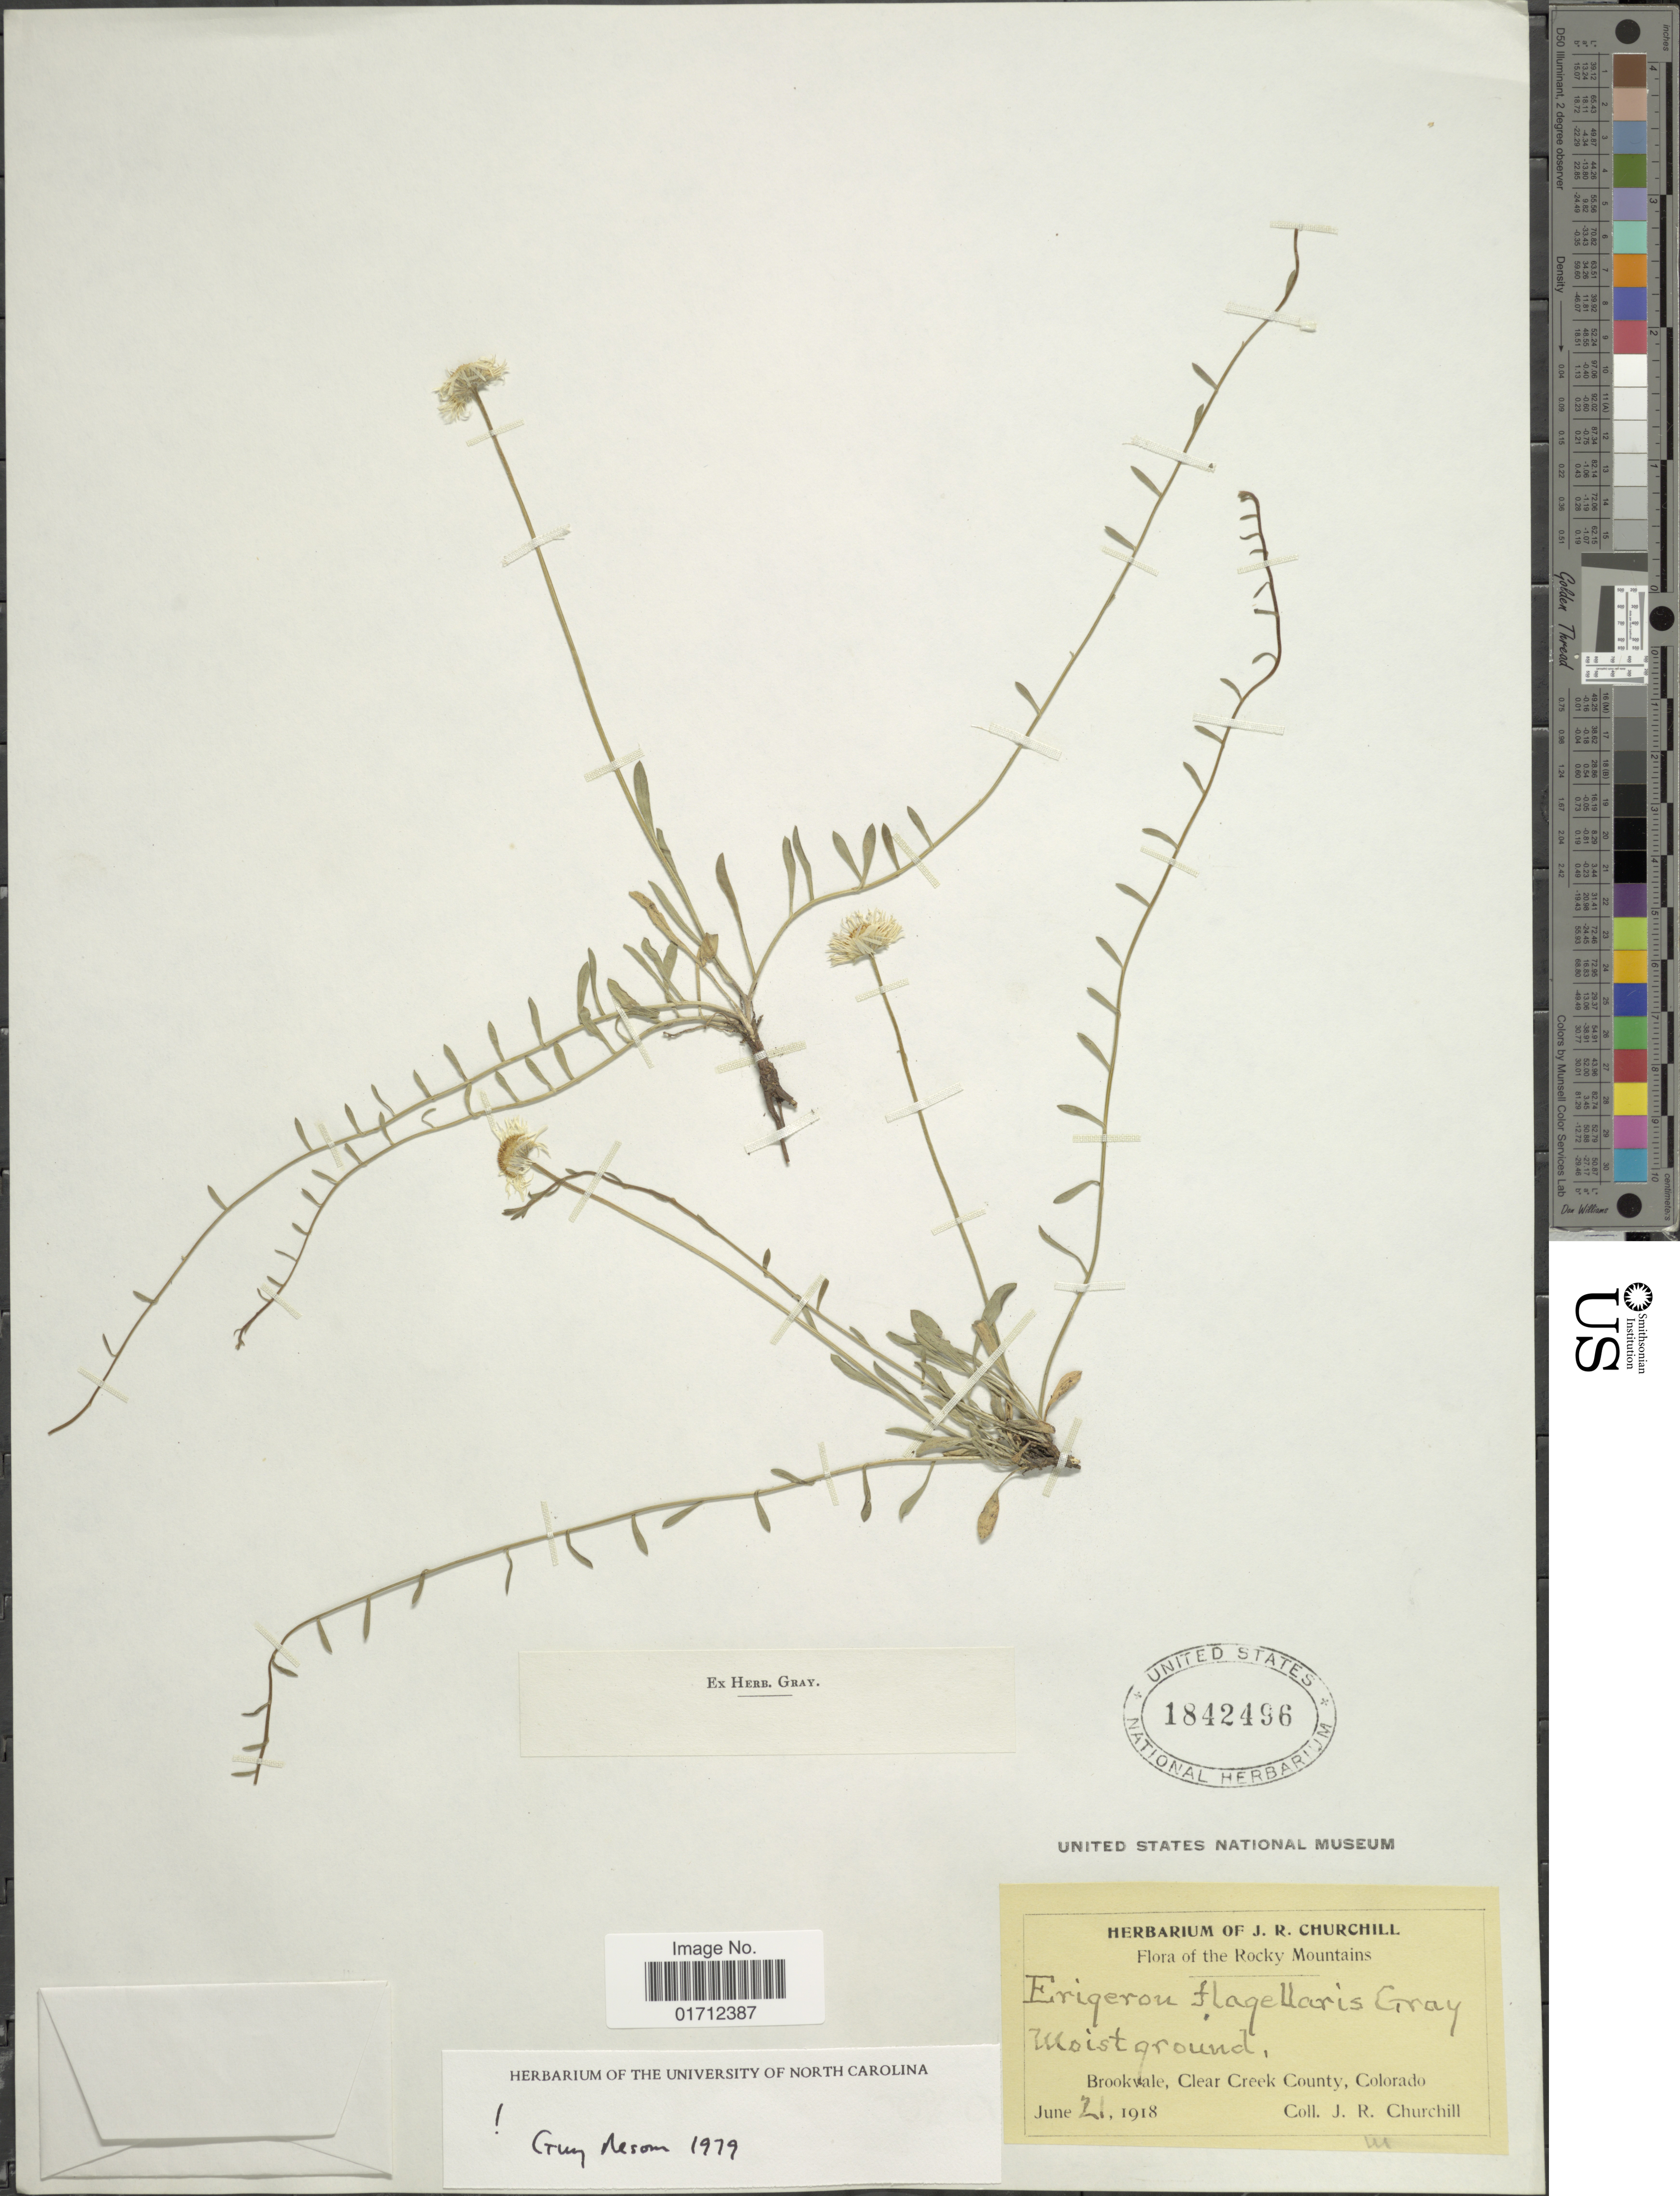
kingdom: Plantae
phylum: Tracheophyta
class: Magnoliopsida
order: Asterales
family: Asteraceae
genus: Erigeron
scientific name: Erigeron flagellaris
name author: A. Gray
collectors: J. Churchill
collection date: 1918-06-21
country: United States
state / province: Colorado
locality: Rocky Mountains, Brookvale, Clear Creek County.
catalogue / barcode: US 1842496